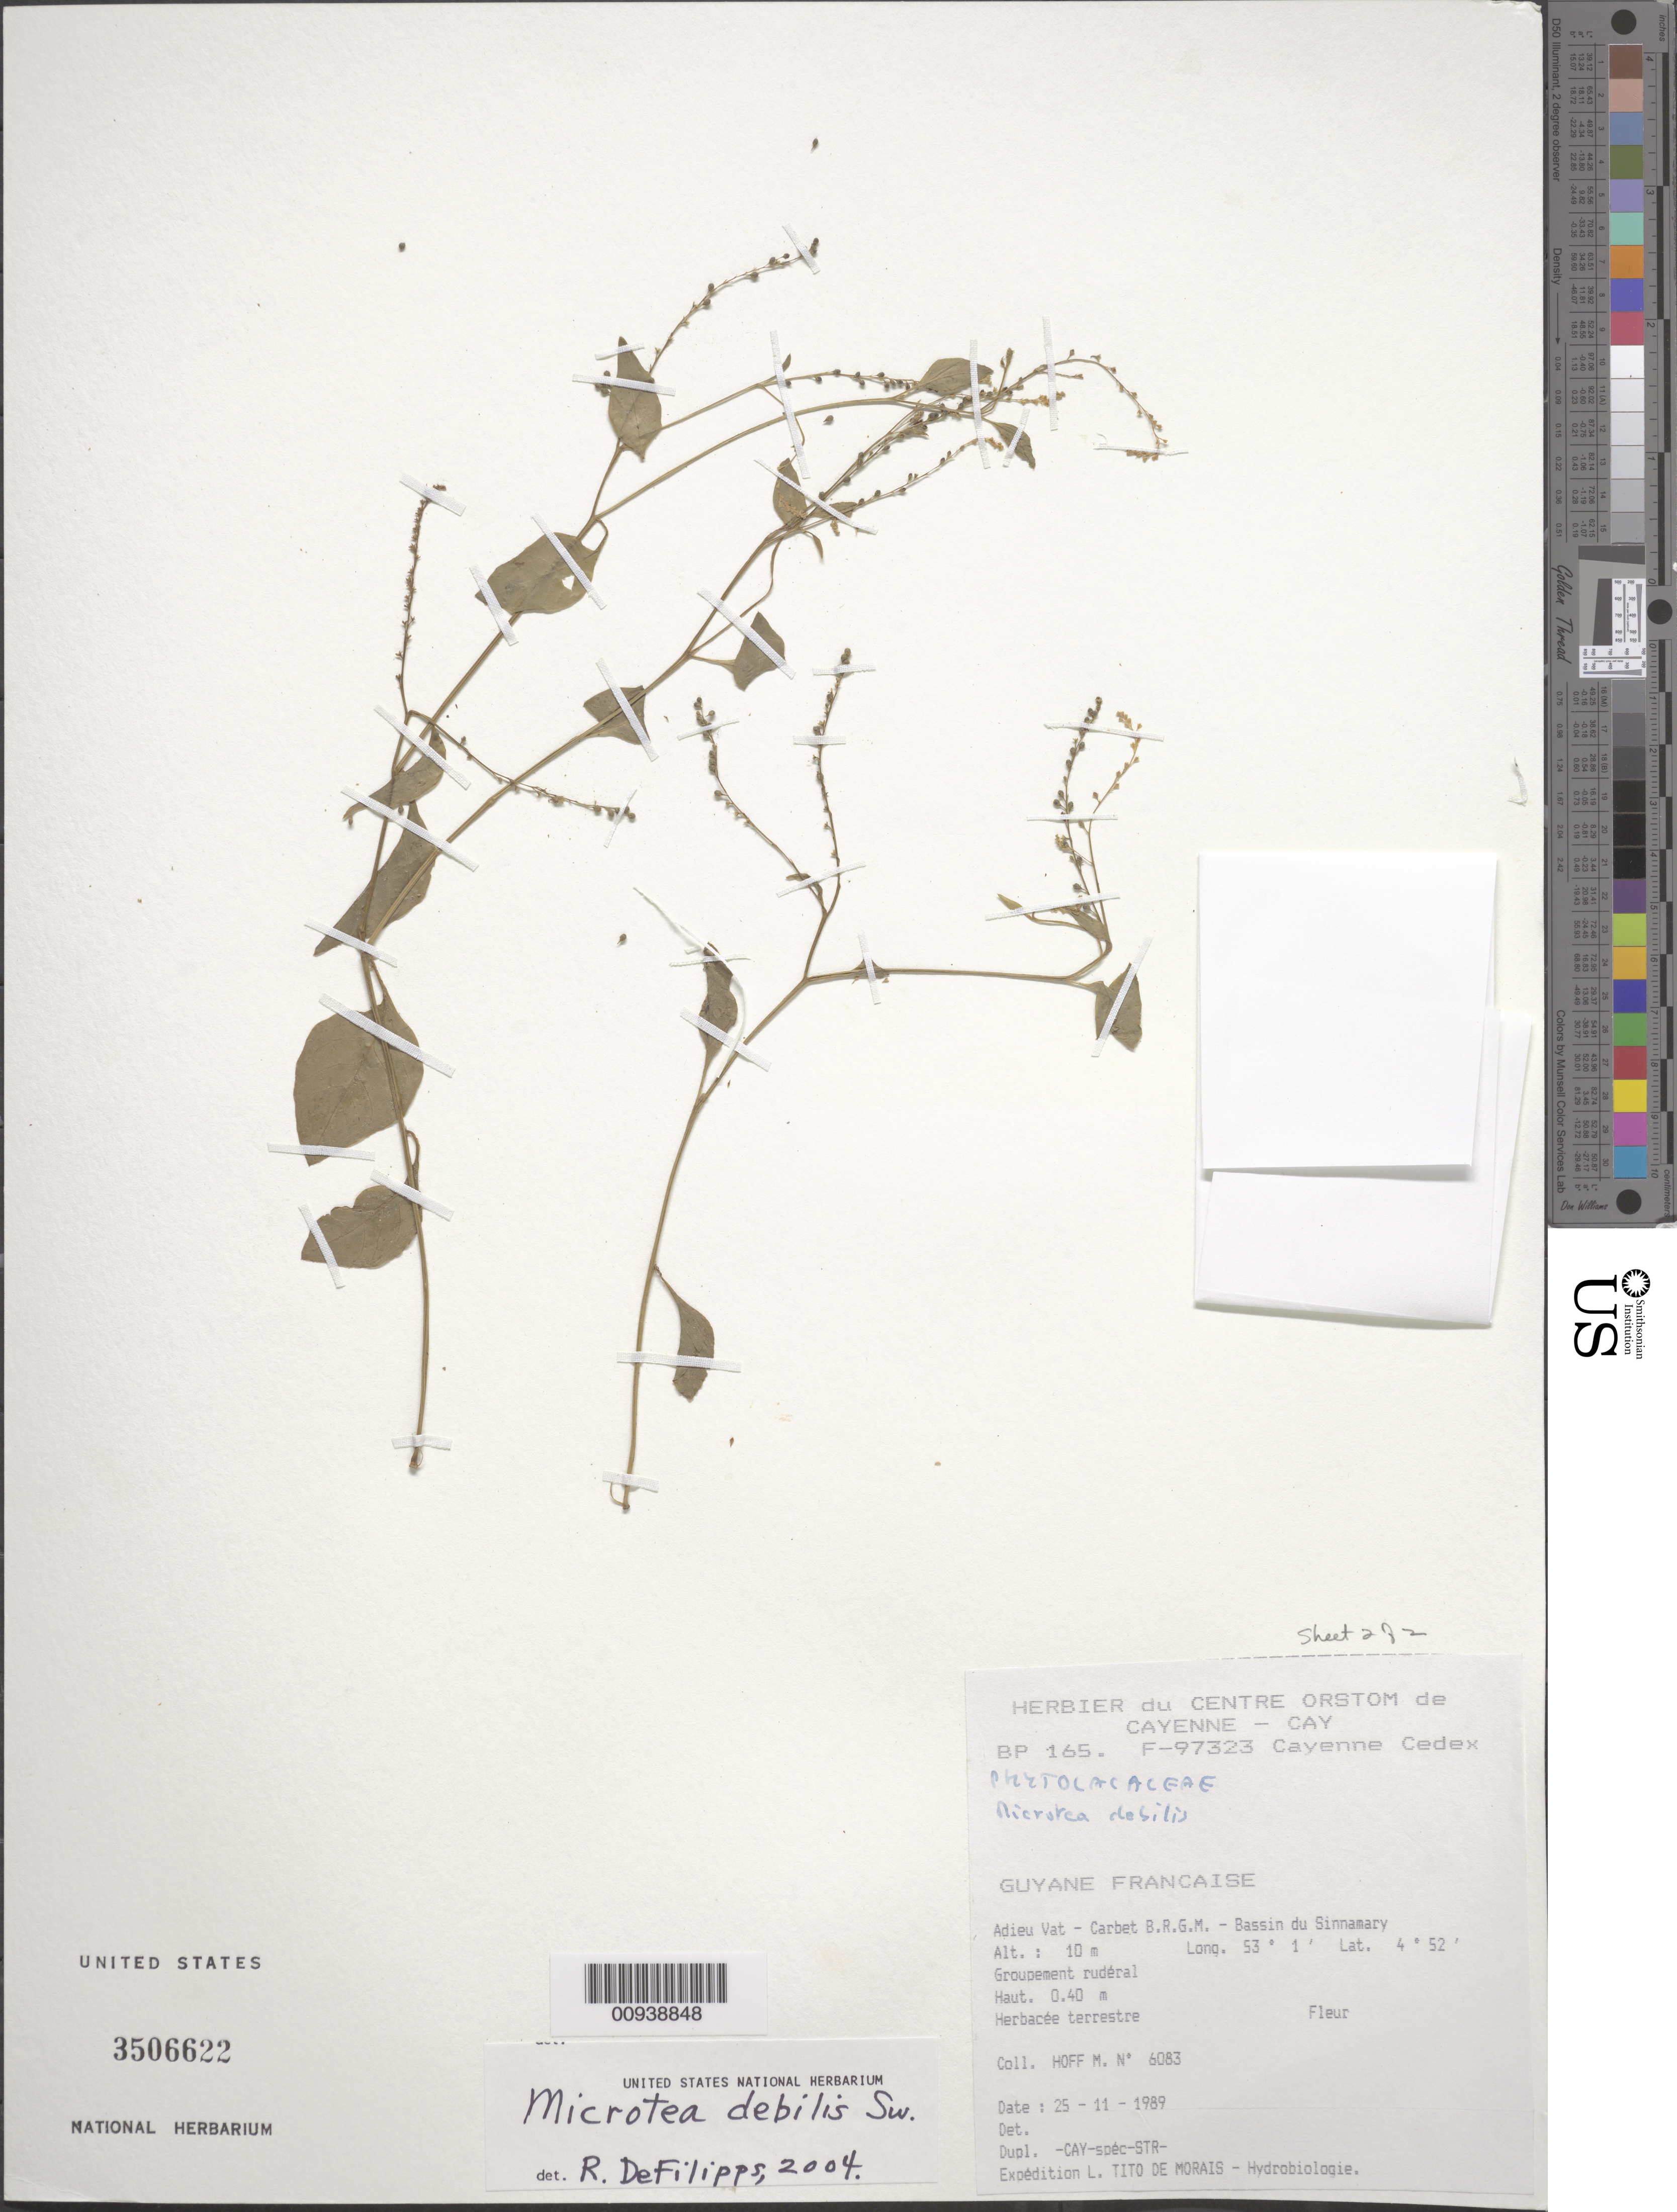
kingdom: Plantae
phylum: Tracheophyta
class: Magnoliopsida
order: Caryophyllales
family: Microteaceae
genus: Microtea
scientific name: Microtea debilis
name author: Sw.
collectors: M. Hoff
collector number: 6083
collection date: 1989-11-25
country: French Guiana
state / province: Cayenne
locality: Guyane Francaise. Adieu Vat - Carbet B.R.G.M. - Bassin du Sinnamary.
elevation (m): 10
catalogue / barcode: US 3506622